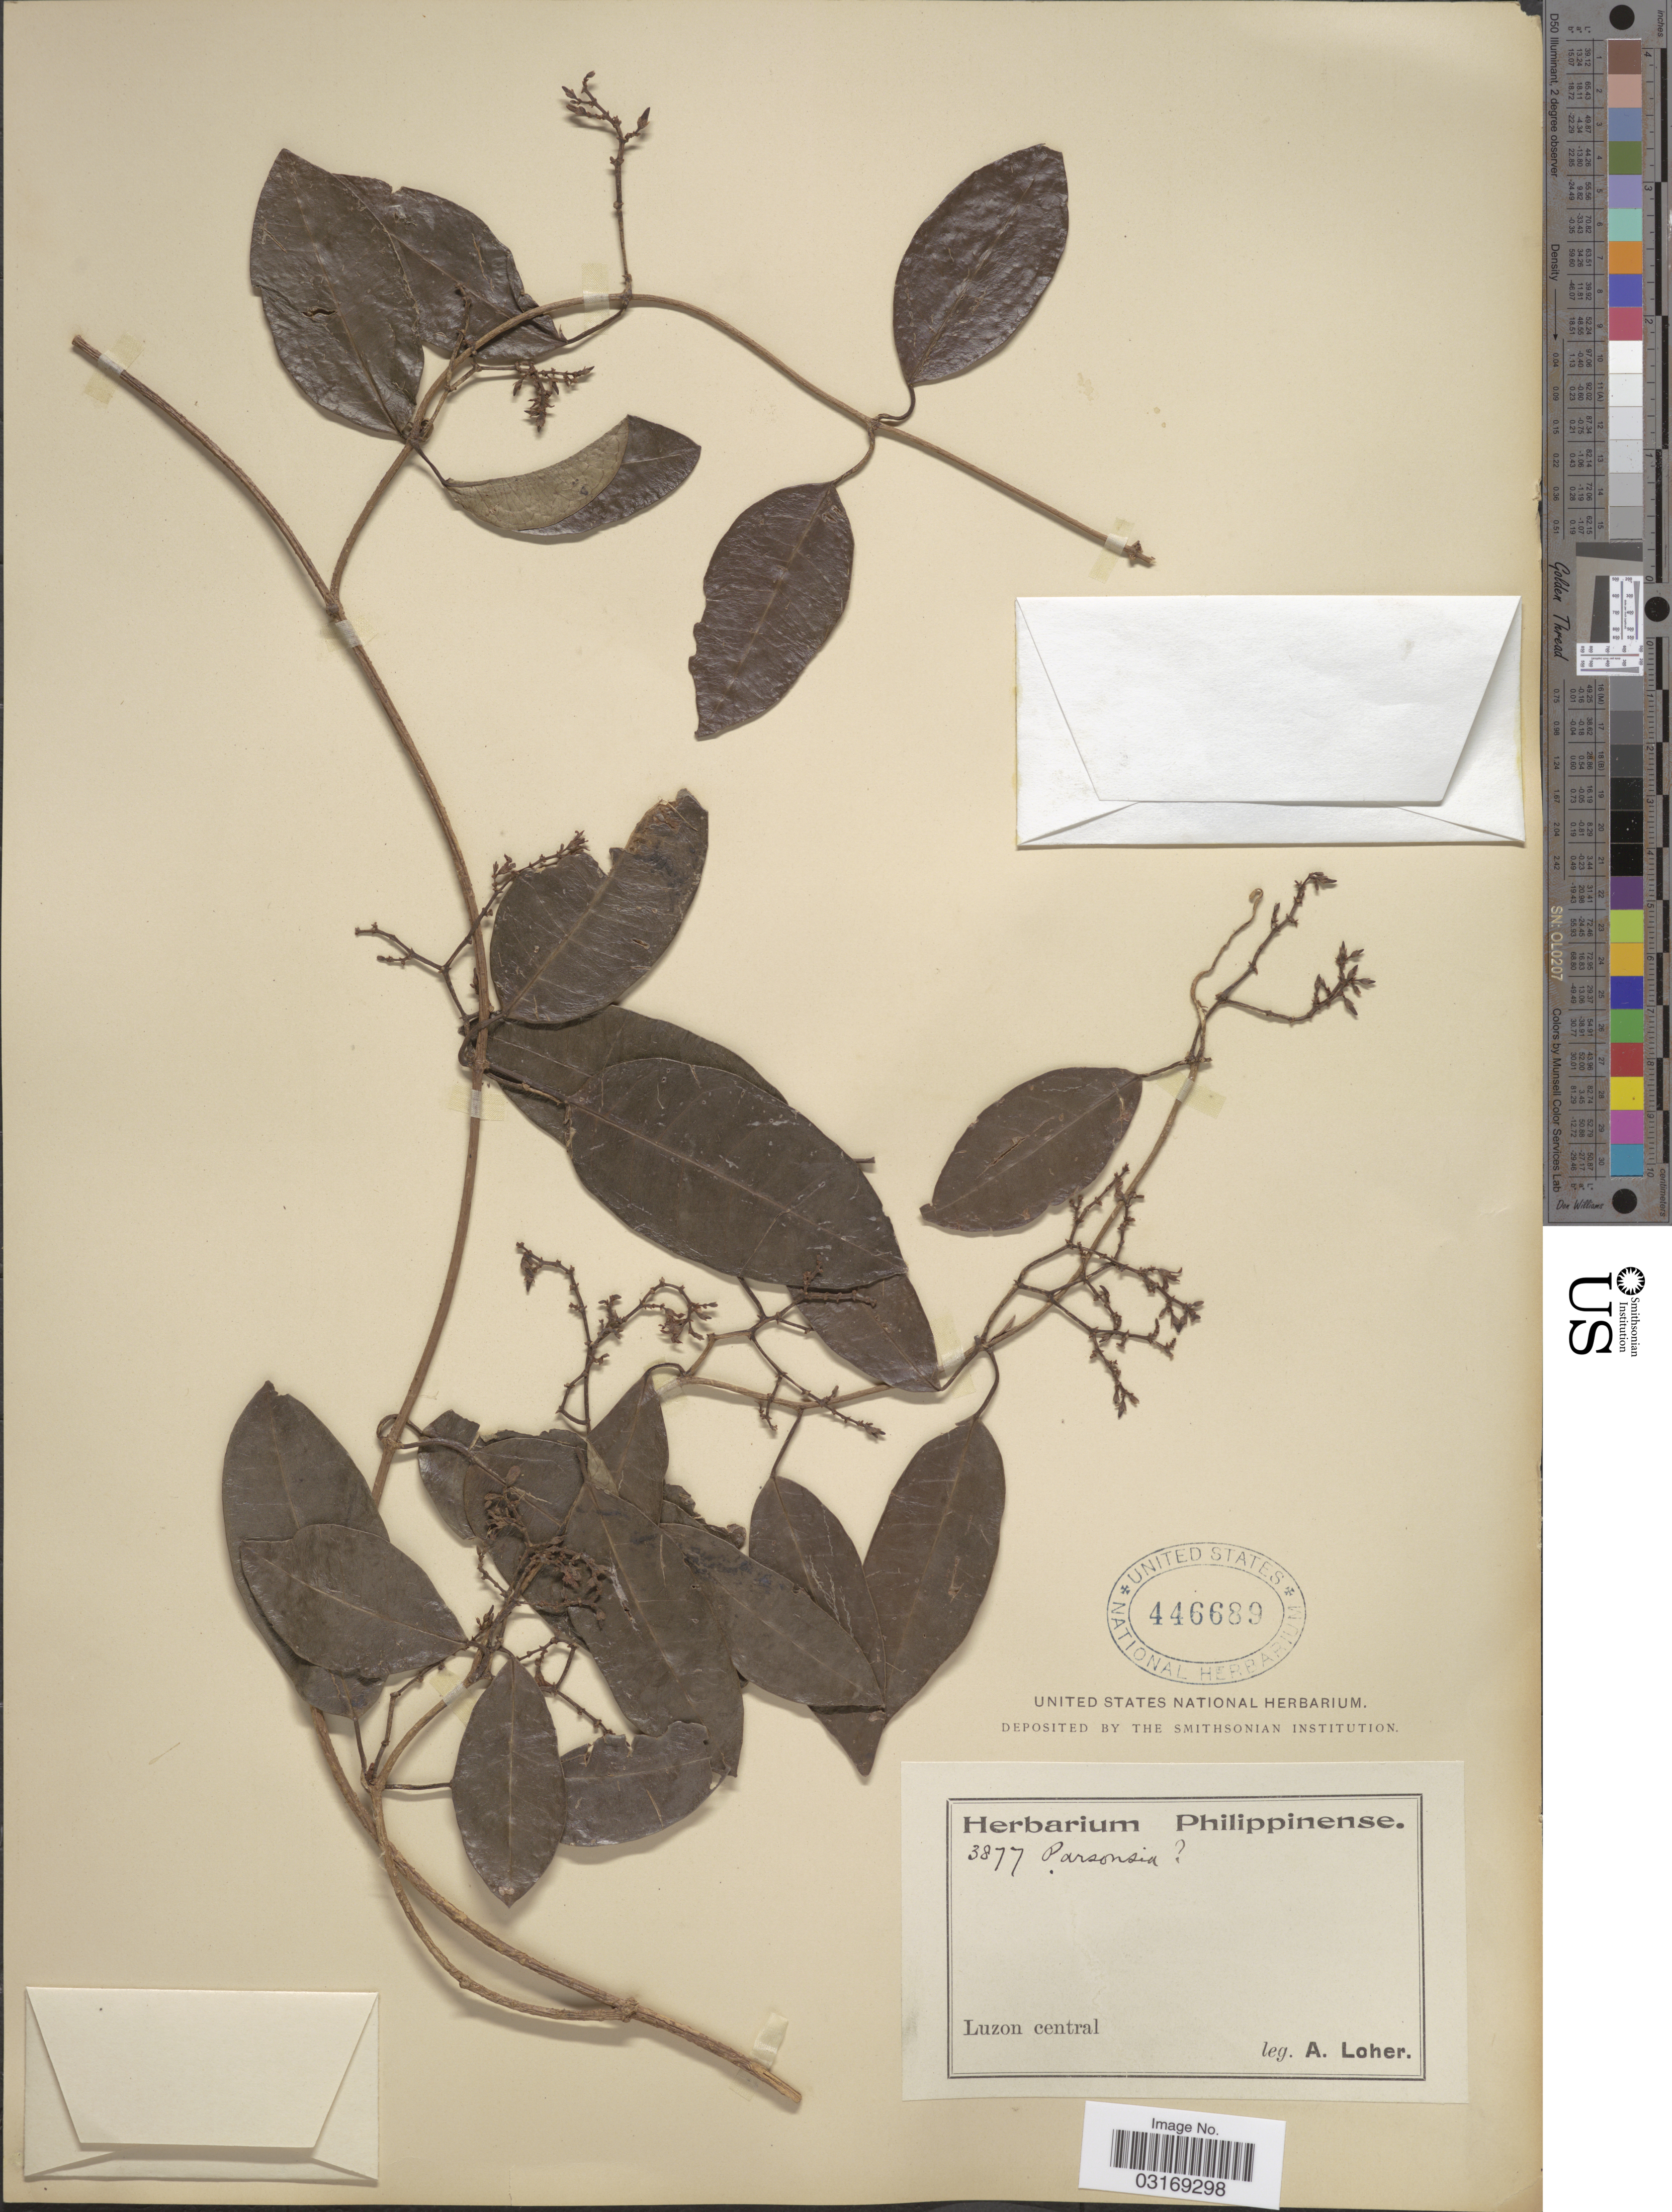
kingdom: Plantae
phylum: Tracheophyta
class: Magnoliopsida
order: Gentianales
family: Apocynaceae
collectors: A. Loher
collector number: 3877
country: Philippines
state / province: Central Luzon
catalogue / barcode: US 446689